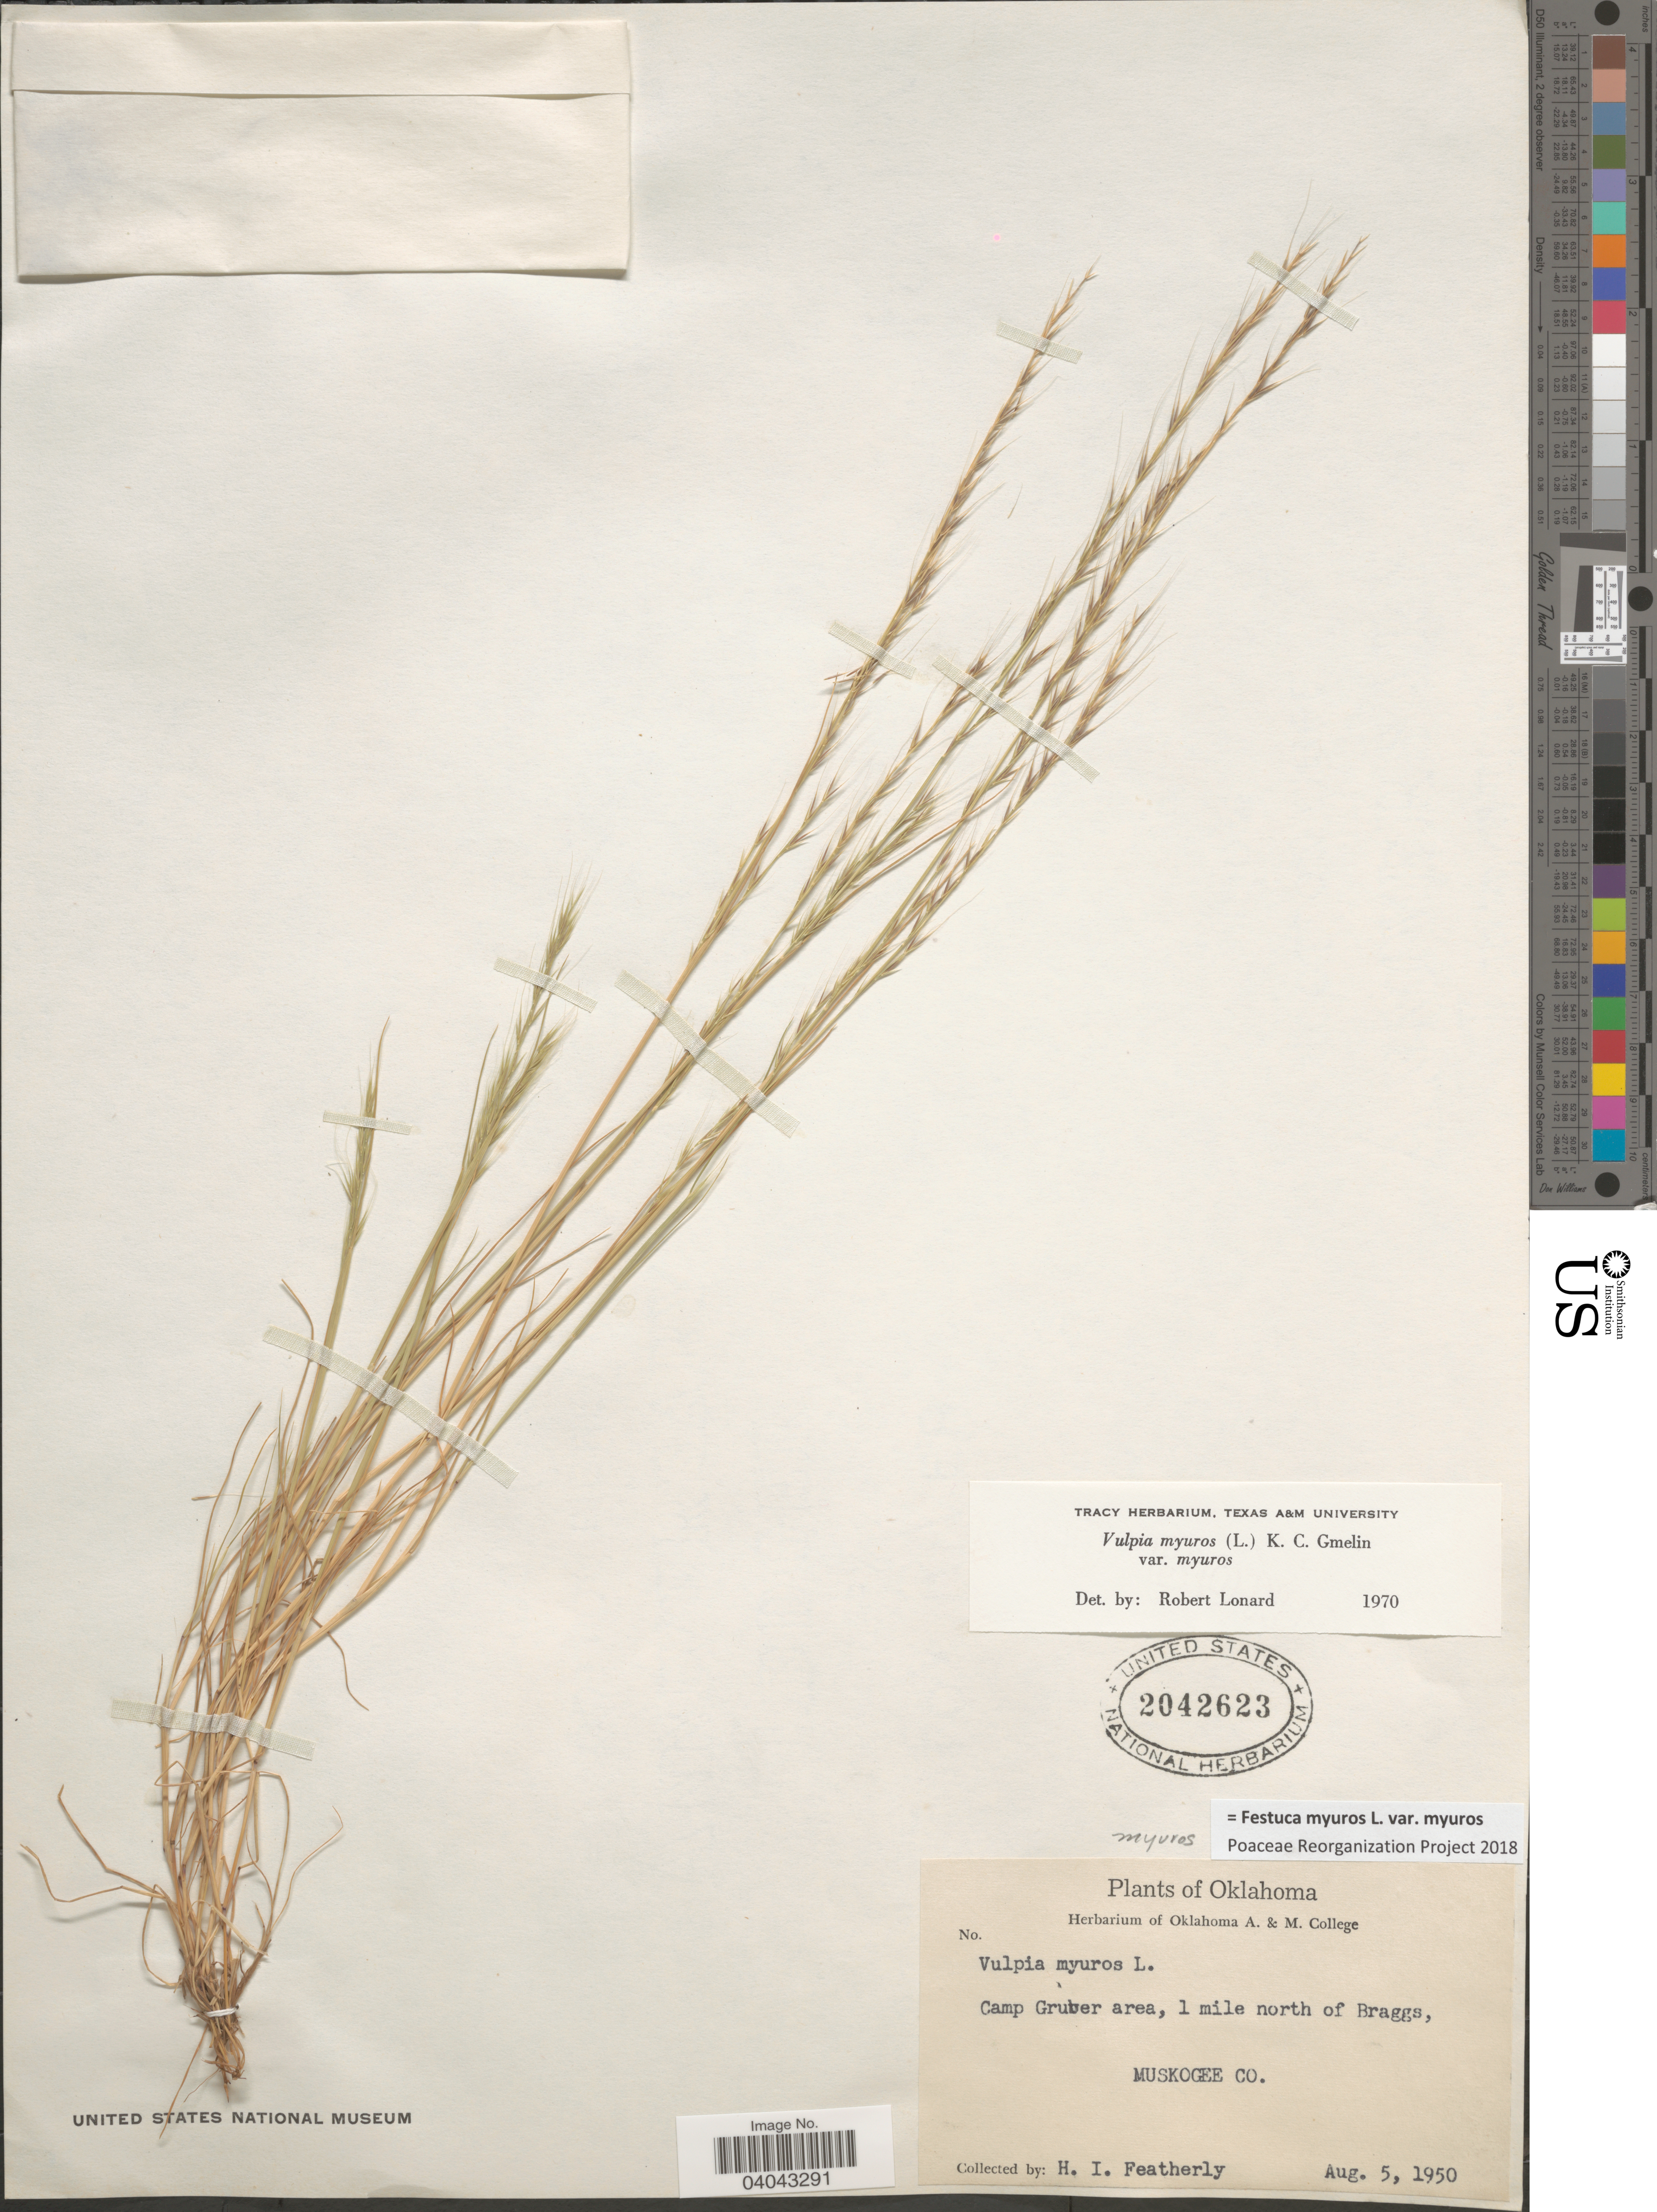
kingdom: Plantae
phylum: Tracheophyta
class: Liliopsida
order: Poales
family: Poaceae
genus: Festuca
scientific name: Festuca myuros var. myuros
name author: L.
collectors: H. Featherly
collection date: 1950-08-05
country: United States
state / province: Oklahoma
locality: Camp Gruber area, 1 mile north of Braggs, Muskogee Co.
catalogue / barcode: US 2042623